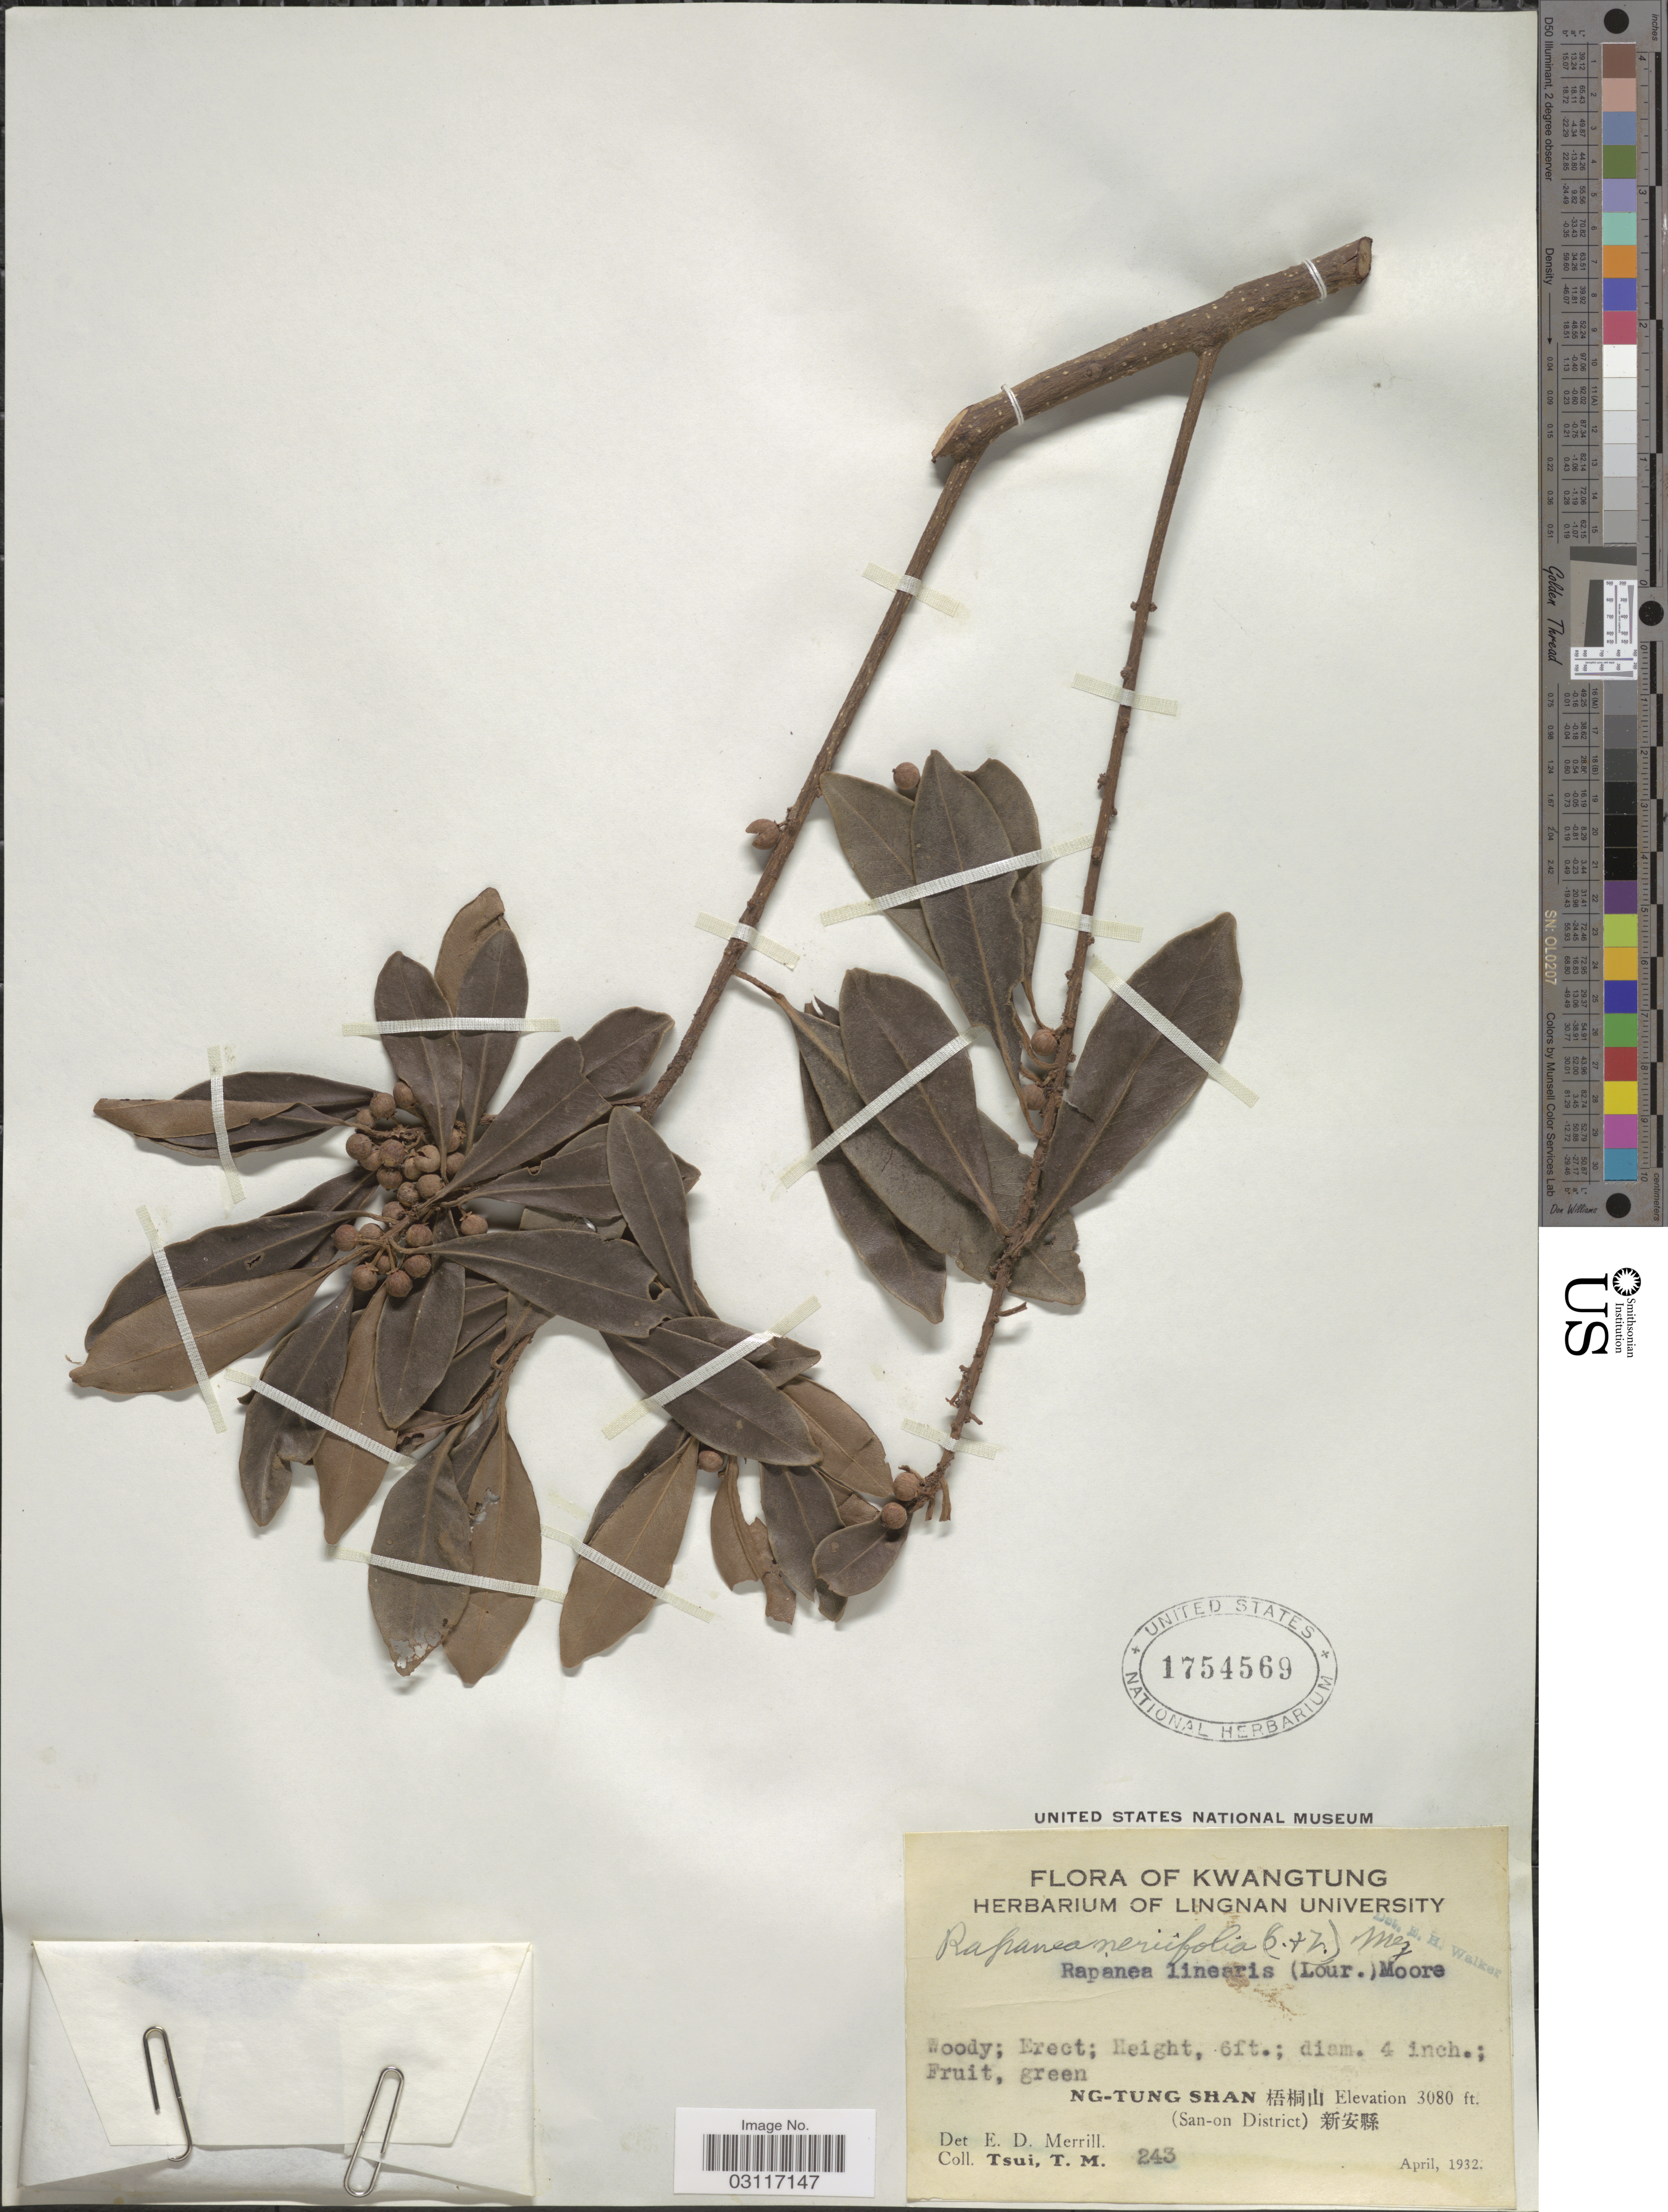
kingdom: Plantae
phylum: Tracheophyta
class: Magnoliopsida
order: Ericales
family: Primulaceae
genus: Myrsine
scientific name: Myrsine seguinii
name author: H. Lév.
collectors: T. Tsui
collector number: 243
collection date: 1932-04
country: China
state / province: Guangdong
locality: Kwangtung. Ng-Tung Shan. (San-on District).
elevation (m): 939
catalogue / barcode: US 1754569